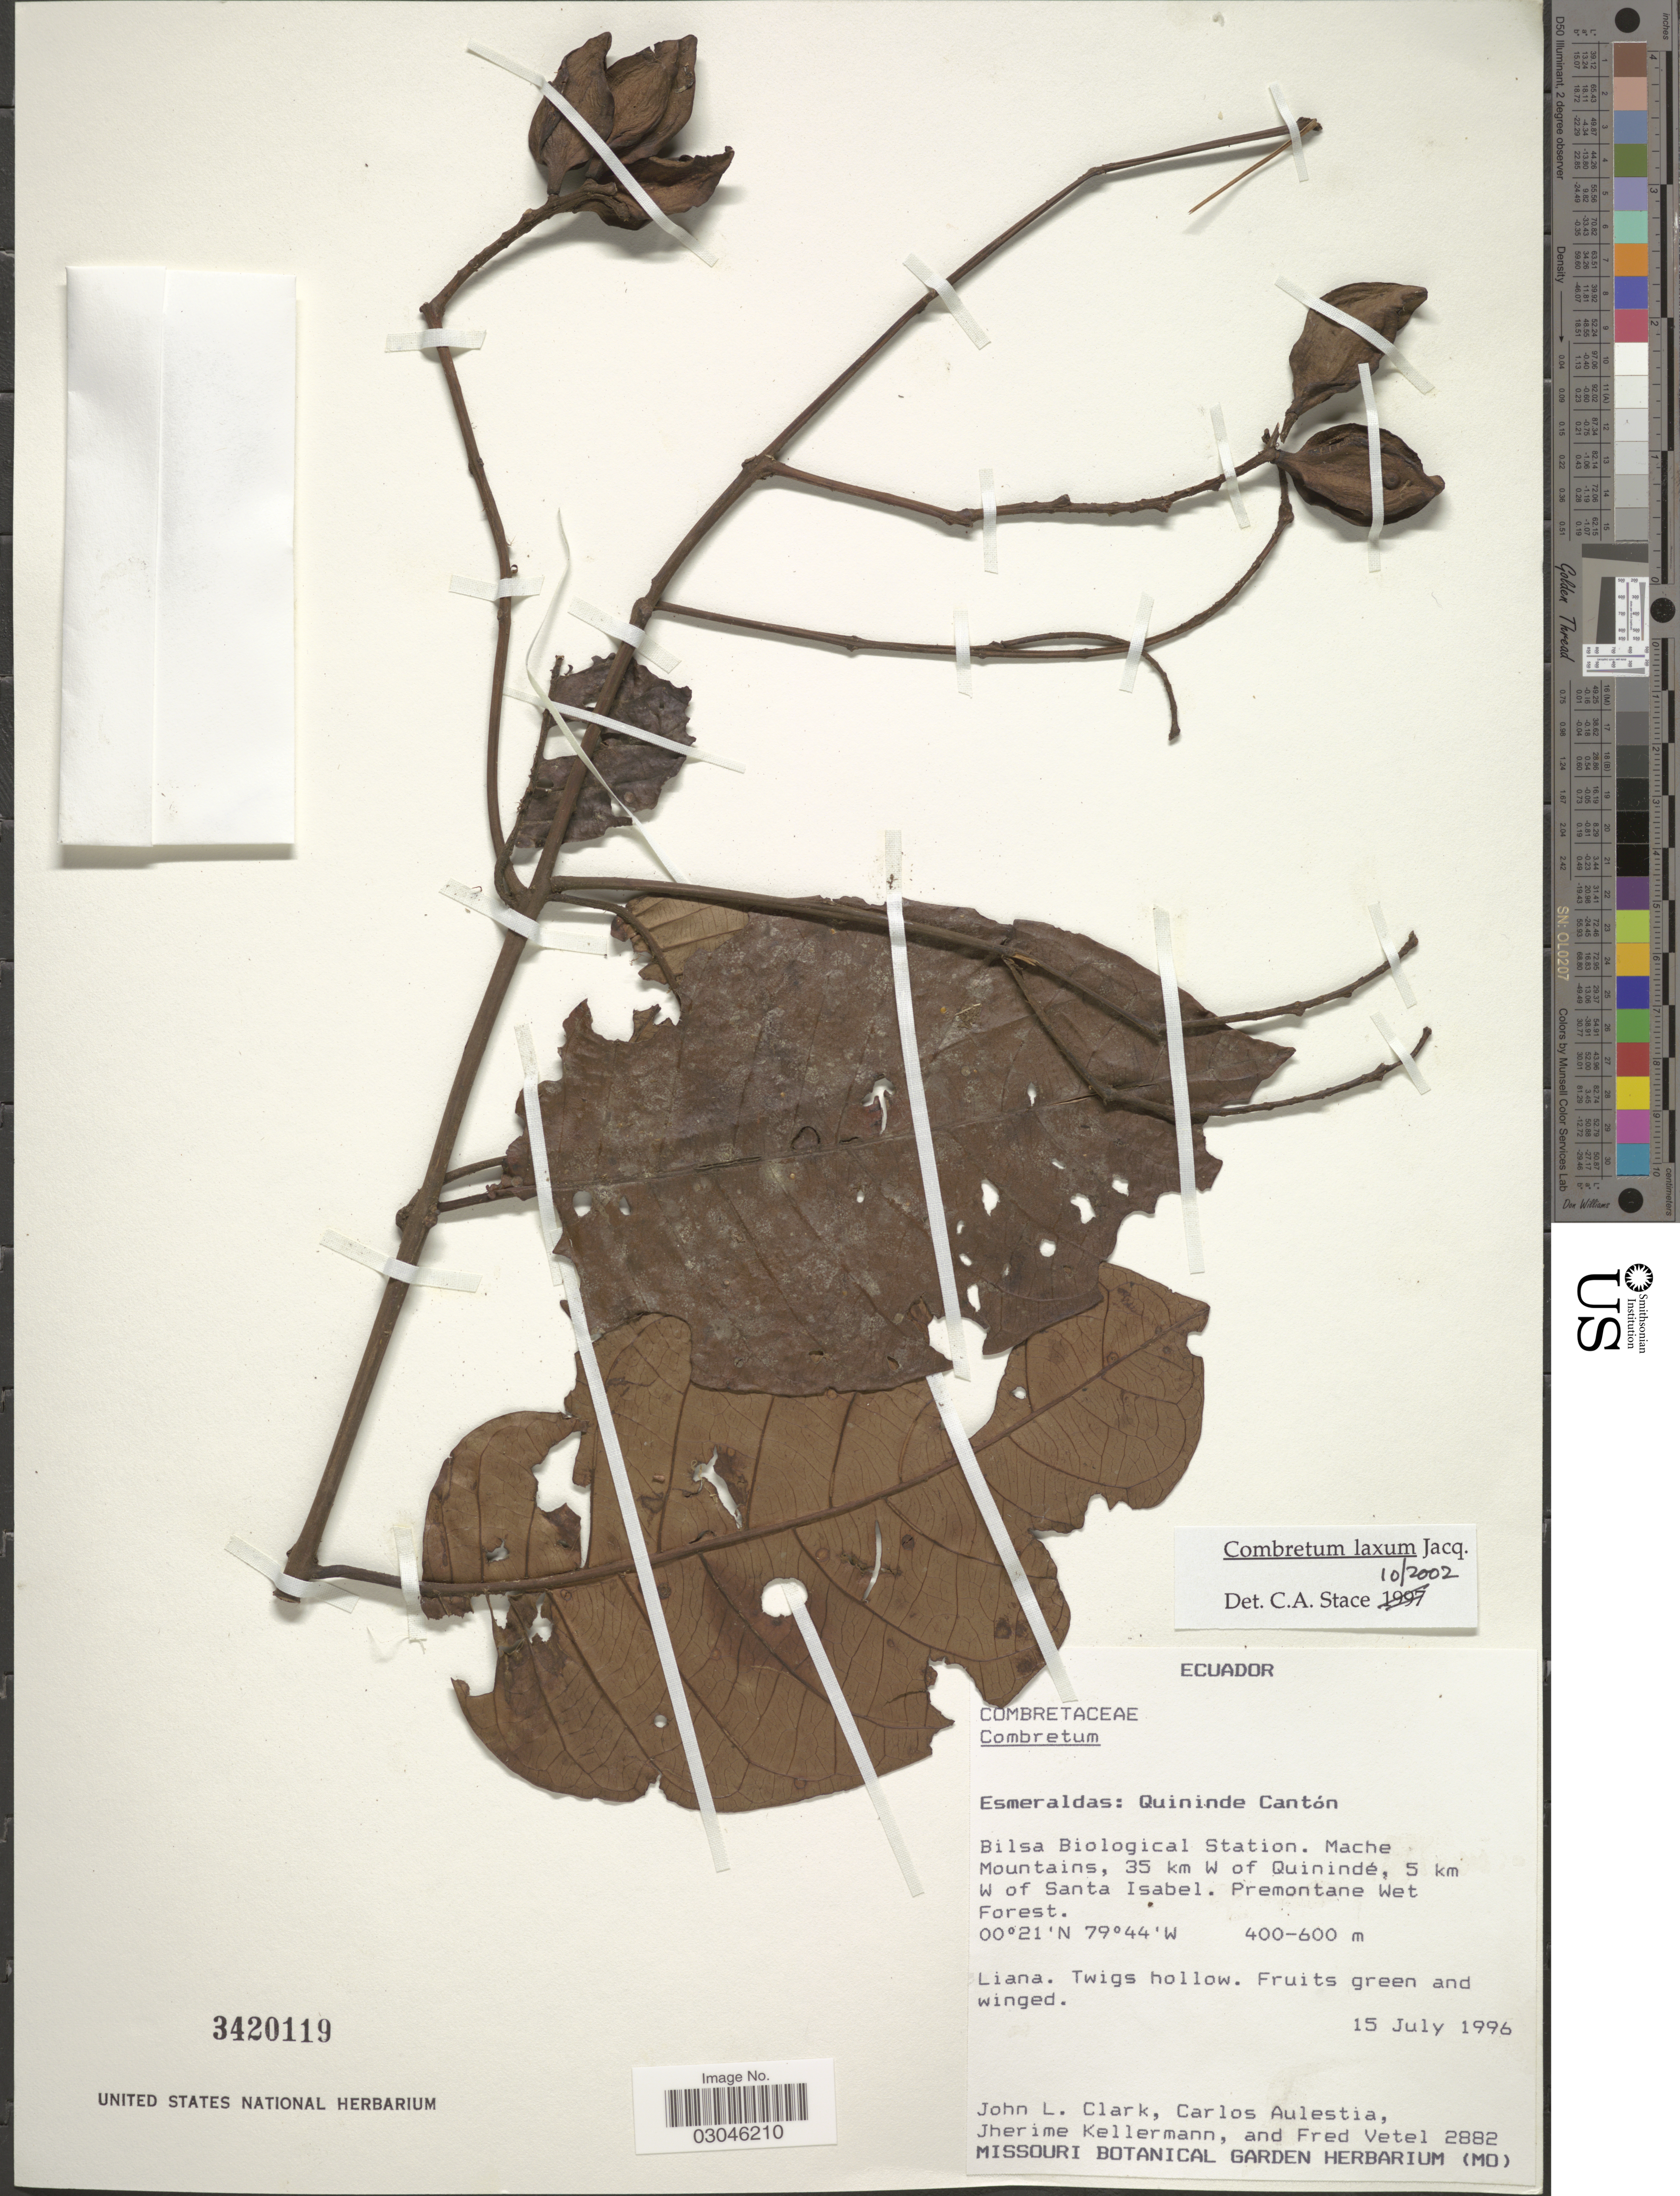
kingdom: Plantae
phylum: Tracheophyta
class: Magnoliopsida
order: Myrtales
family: Combretaceae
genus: Combretum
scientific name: Combretum laxum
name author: Jacq.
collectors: J. L. Clark, C. Aulestia, J. Kellermann & F. Vetel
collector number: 2882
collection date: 1996-07-15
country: Ecuador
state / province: Esmeraldas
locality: Quininde Cantón. Bilsa Biological Station. Mache Mountains, 35 km W of Quinindé, 5 km W of Santa Isabel.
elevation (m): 400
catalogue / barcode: US 3420119